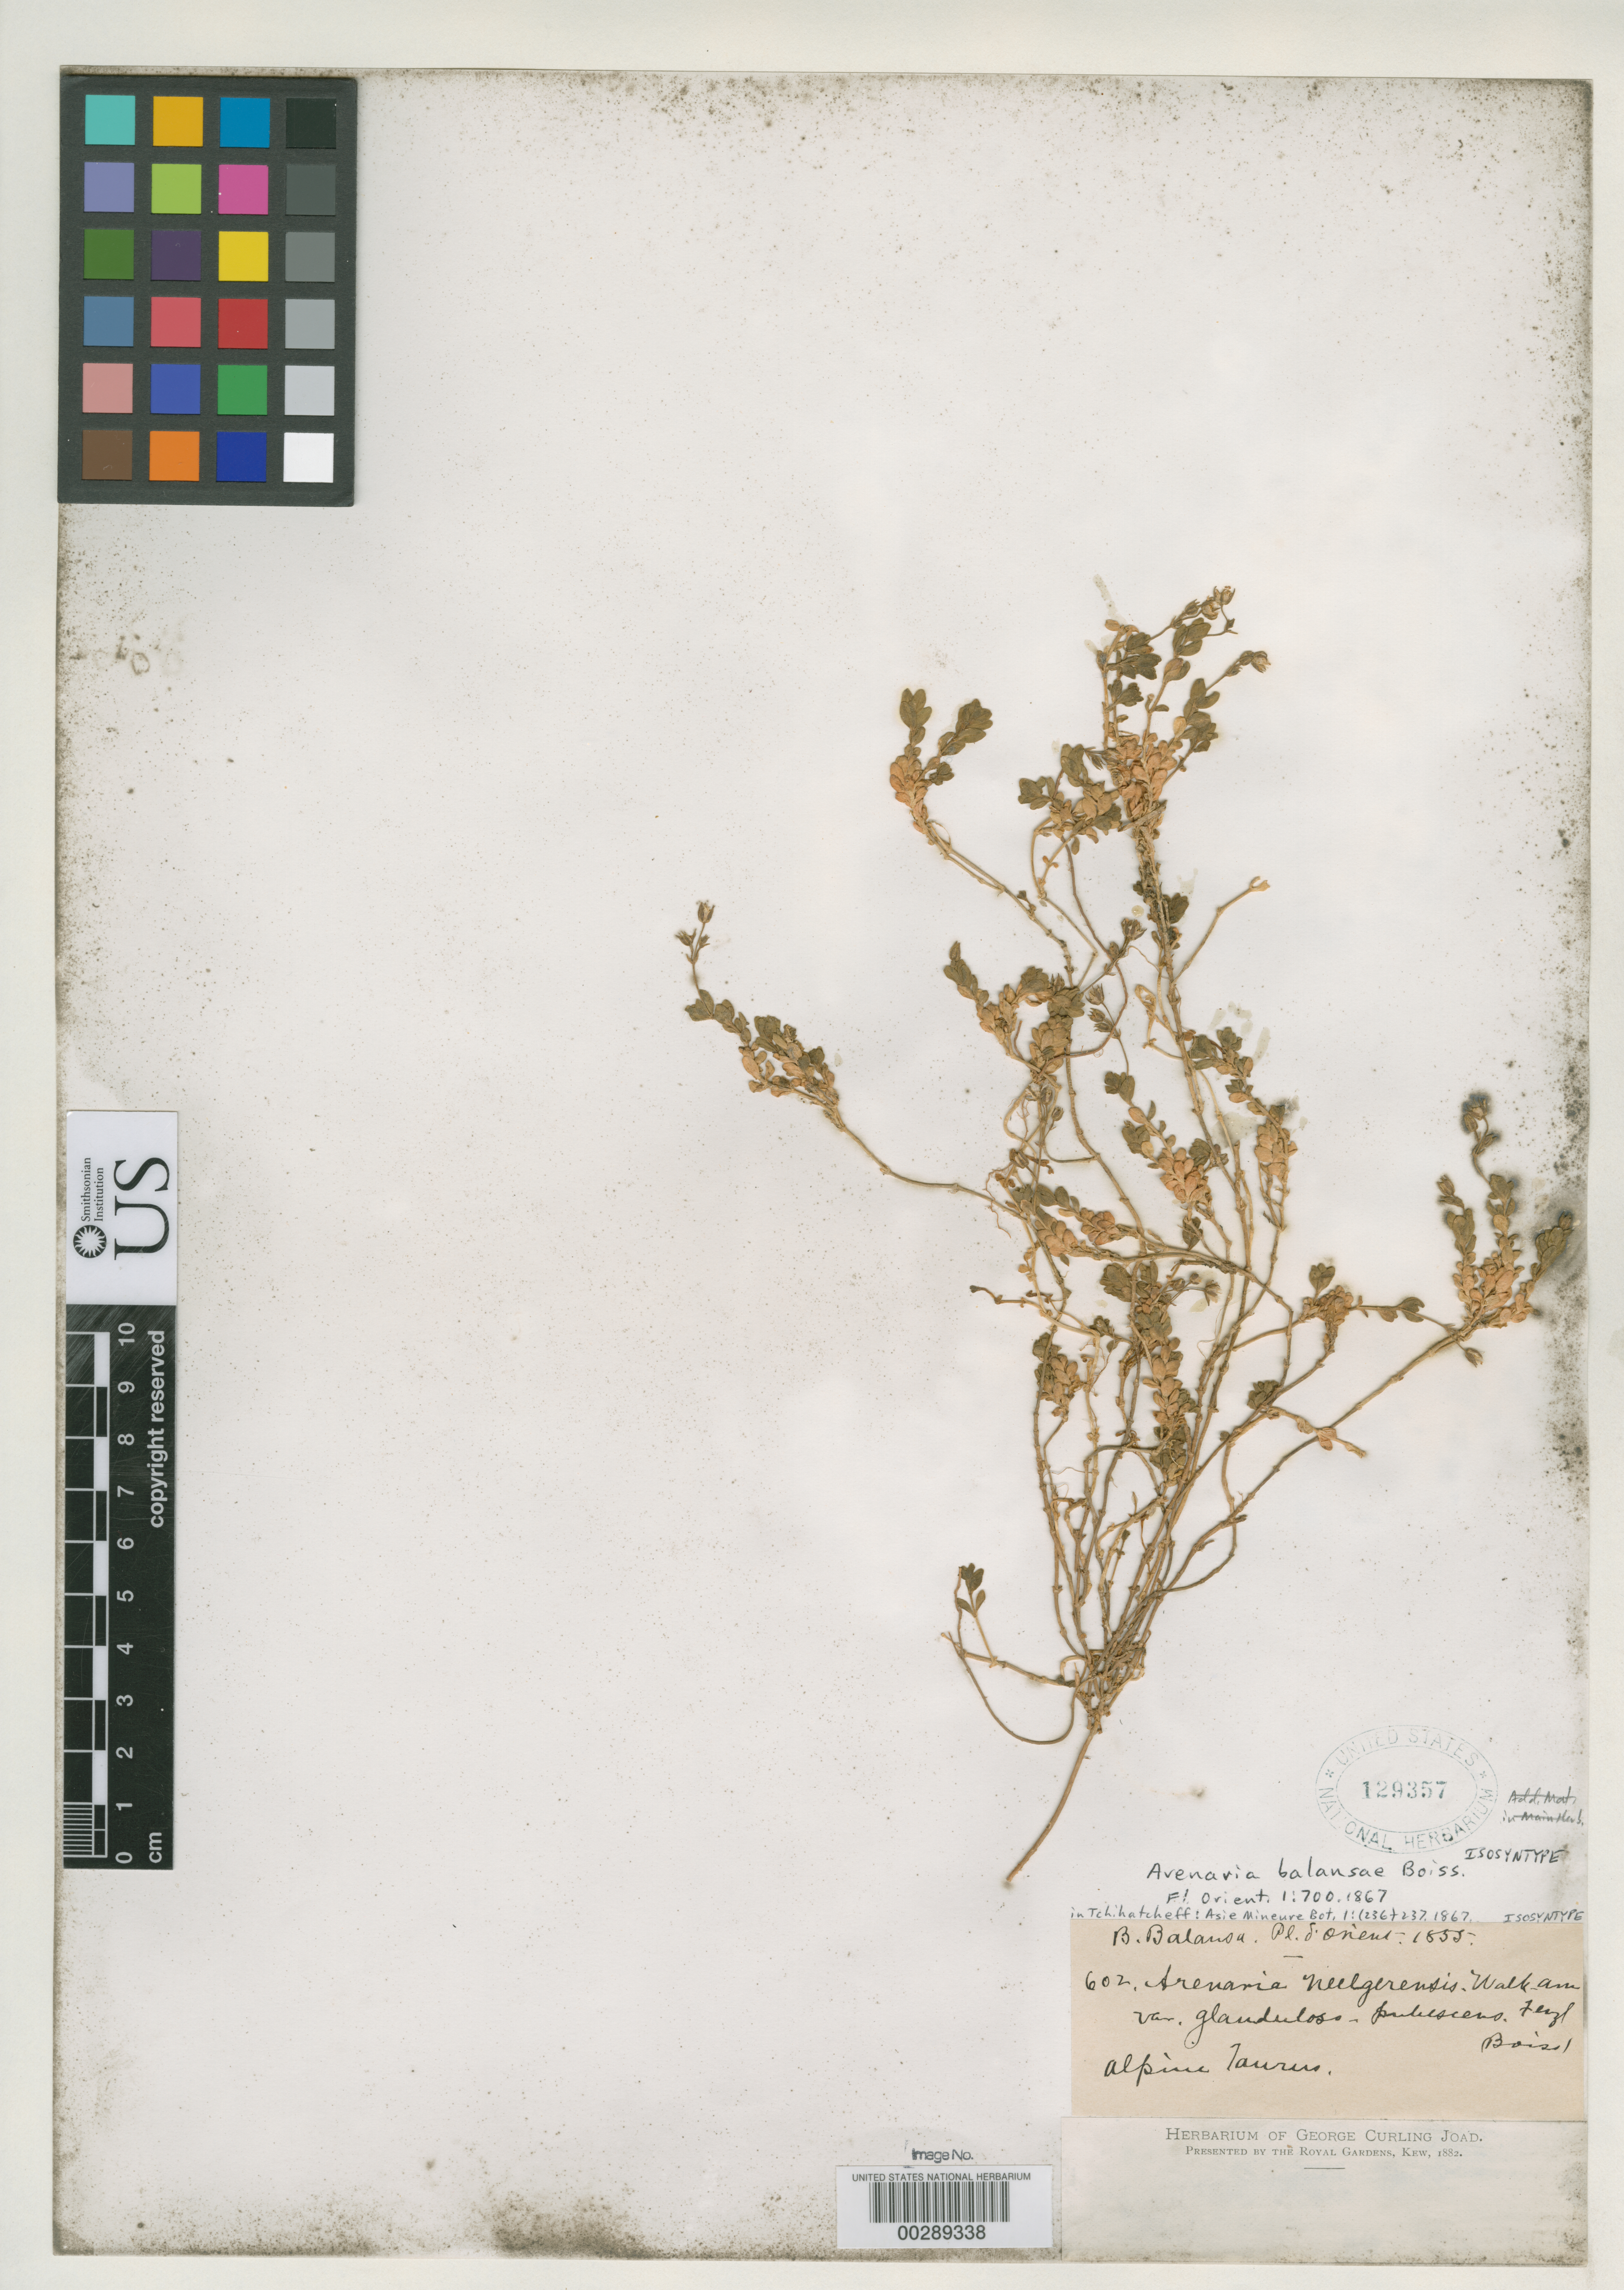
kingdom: Plantae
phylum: Tracheophyta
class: Magnoliopsida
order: Caryophyllales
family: Caryophyllaceae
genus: Arenaria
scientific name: Arenaria neelgherrensis var. glanduloso-pubescens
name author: Fenzl in Tchich.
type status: Isosyntype; Isolectotype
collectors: B. Balansa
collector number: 602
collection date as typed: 1855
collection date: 1855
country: Turkey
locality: Alpine Taurus.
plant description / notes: Also a type of Arenaria balansae Boiss.; Fl. Turkey (2: 22, 1967) cites lectotype collection "region alpine du Taurus au-dessus de Boulgar-maaden, vii-ix 1852, Balansa 602".; Also a type of Arenaria neelgherrensis var. glanduloso-pubescens Fenzl.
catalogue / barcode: US 129357